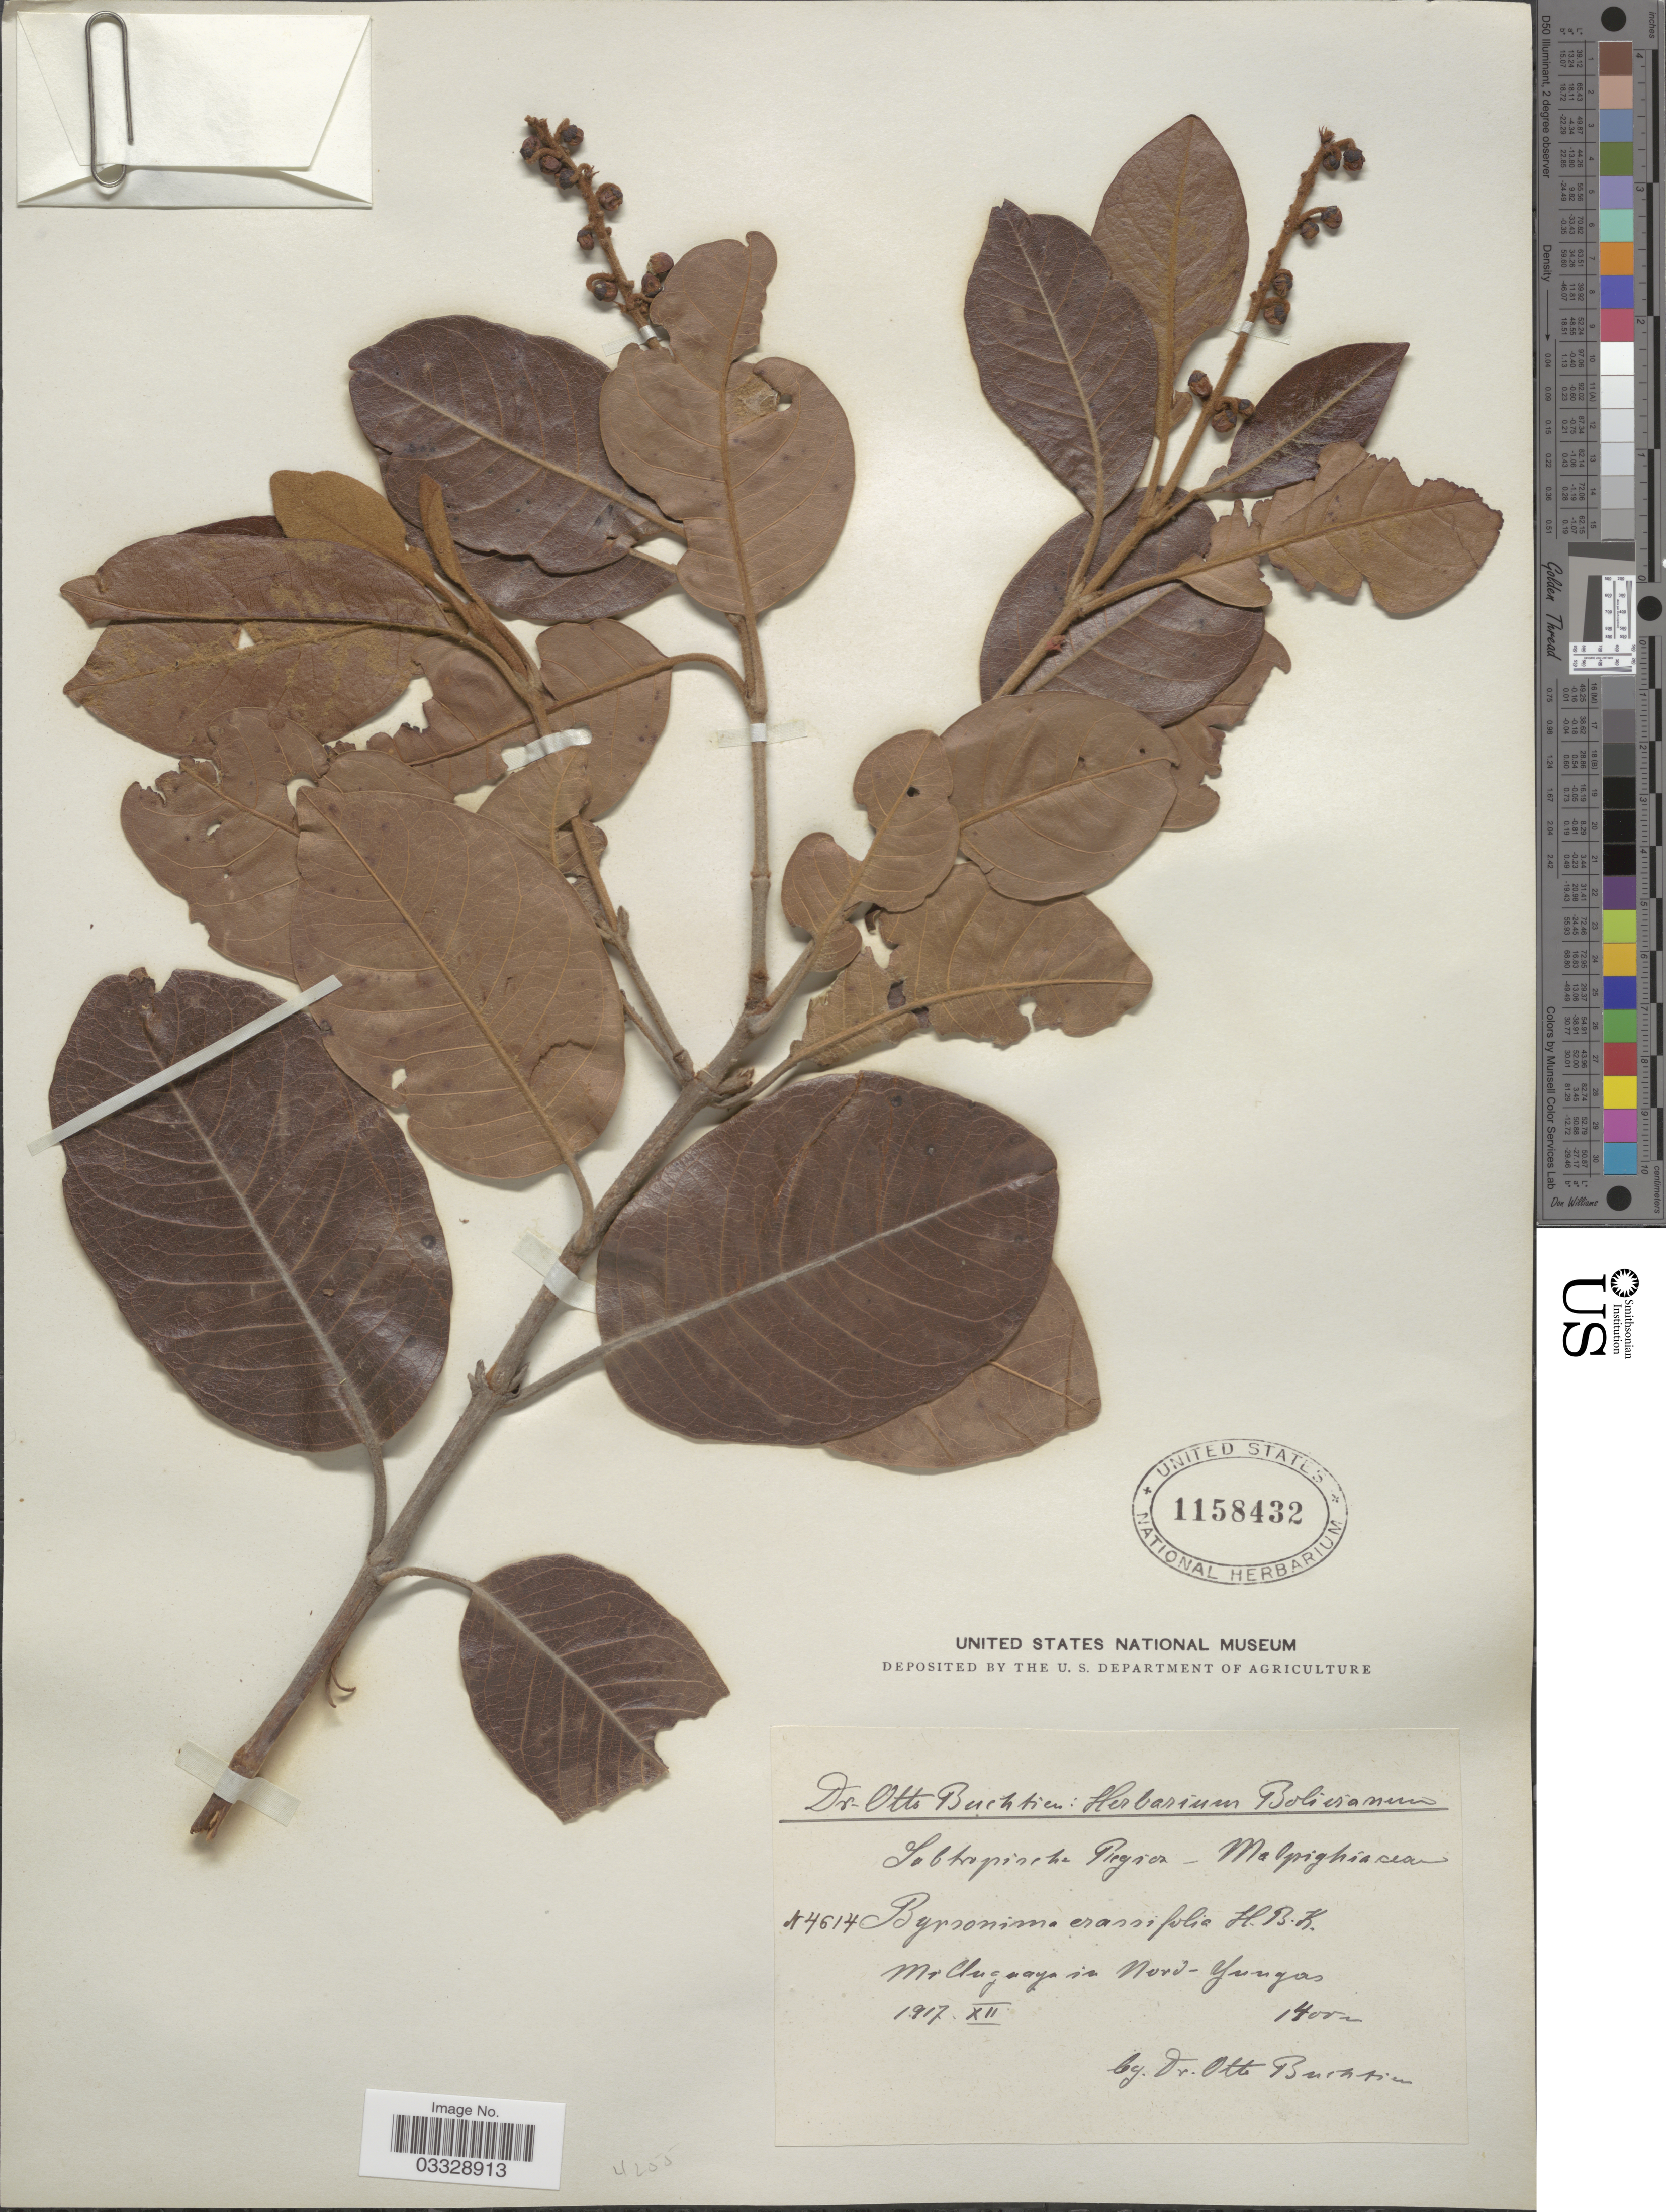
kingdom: Plantae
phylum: Tracheophyta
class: Magnoliopsida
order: Malpighiales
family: Malpighiaceae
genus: Byrsonima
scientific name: Byrsonima crassifolia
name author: (L.) Kunth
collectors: O. Buchtien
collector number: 4614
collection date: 1917-12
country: Bolivia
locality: Subtropical Region. Milluguaya in Nord-Yungas.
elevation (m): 1400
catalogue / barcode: US 1158432